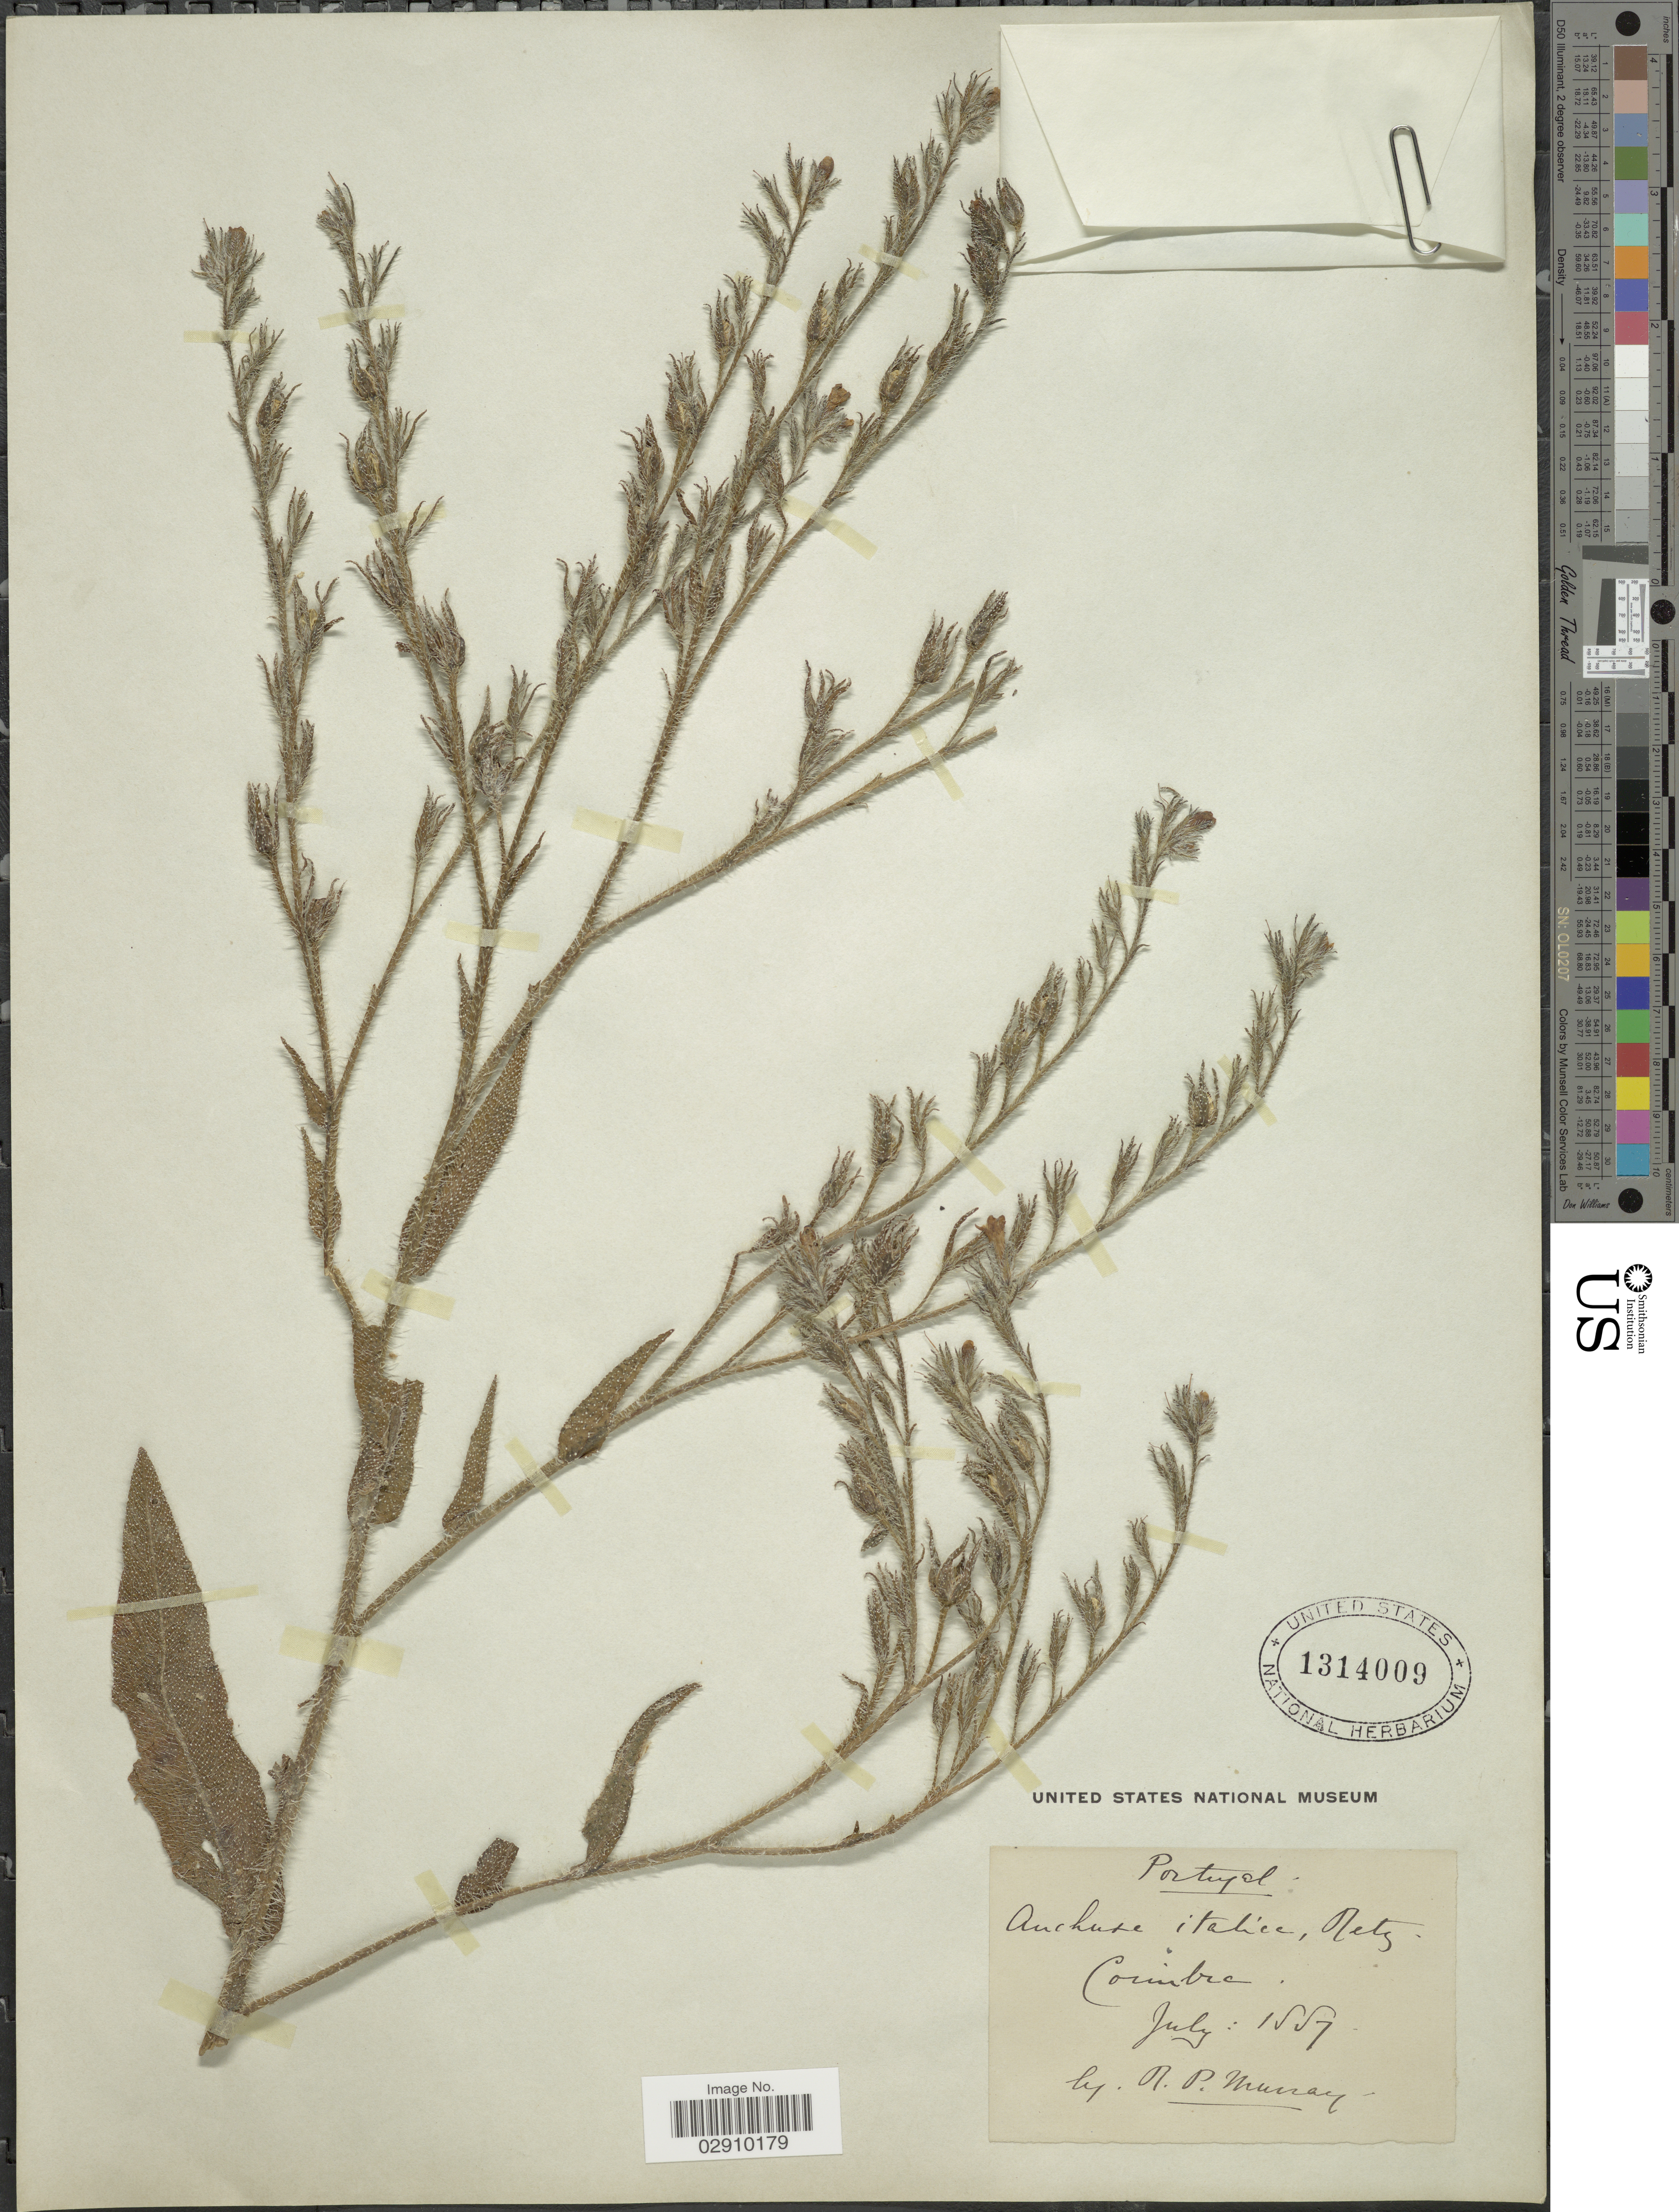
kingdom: Plantae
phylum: Tracheophyta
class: Magnoliopsida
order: Boraginales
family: Boraginaceae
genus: Anchusa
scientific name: Anchusa italica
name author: Retz.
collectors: R. P. Murray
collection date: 1887-07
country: Portugal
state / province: Coimbra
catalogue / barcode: US 1314009